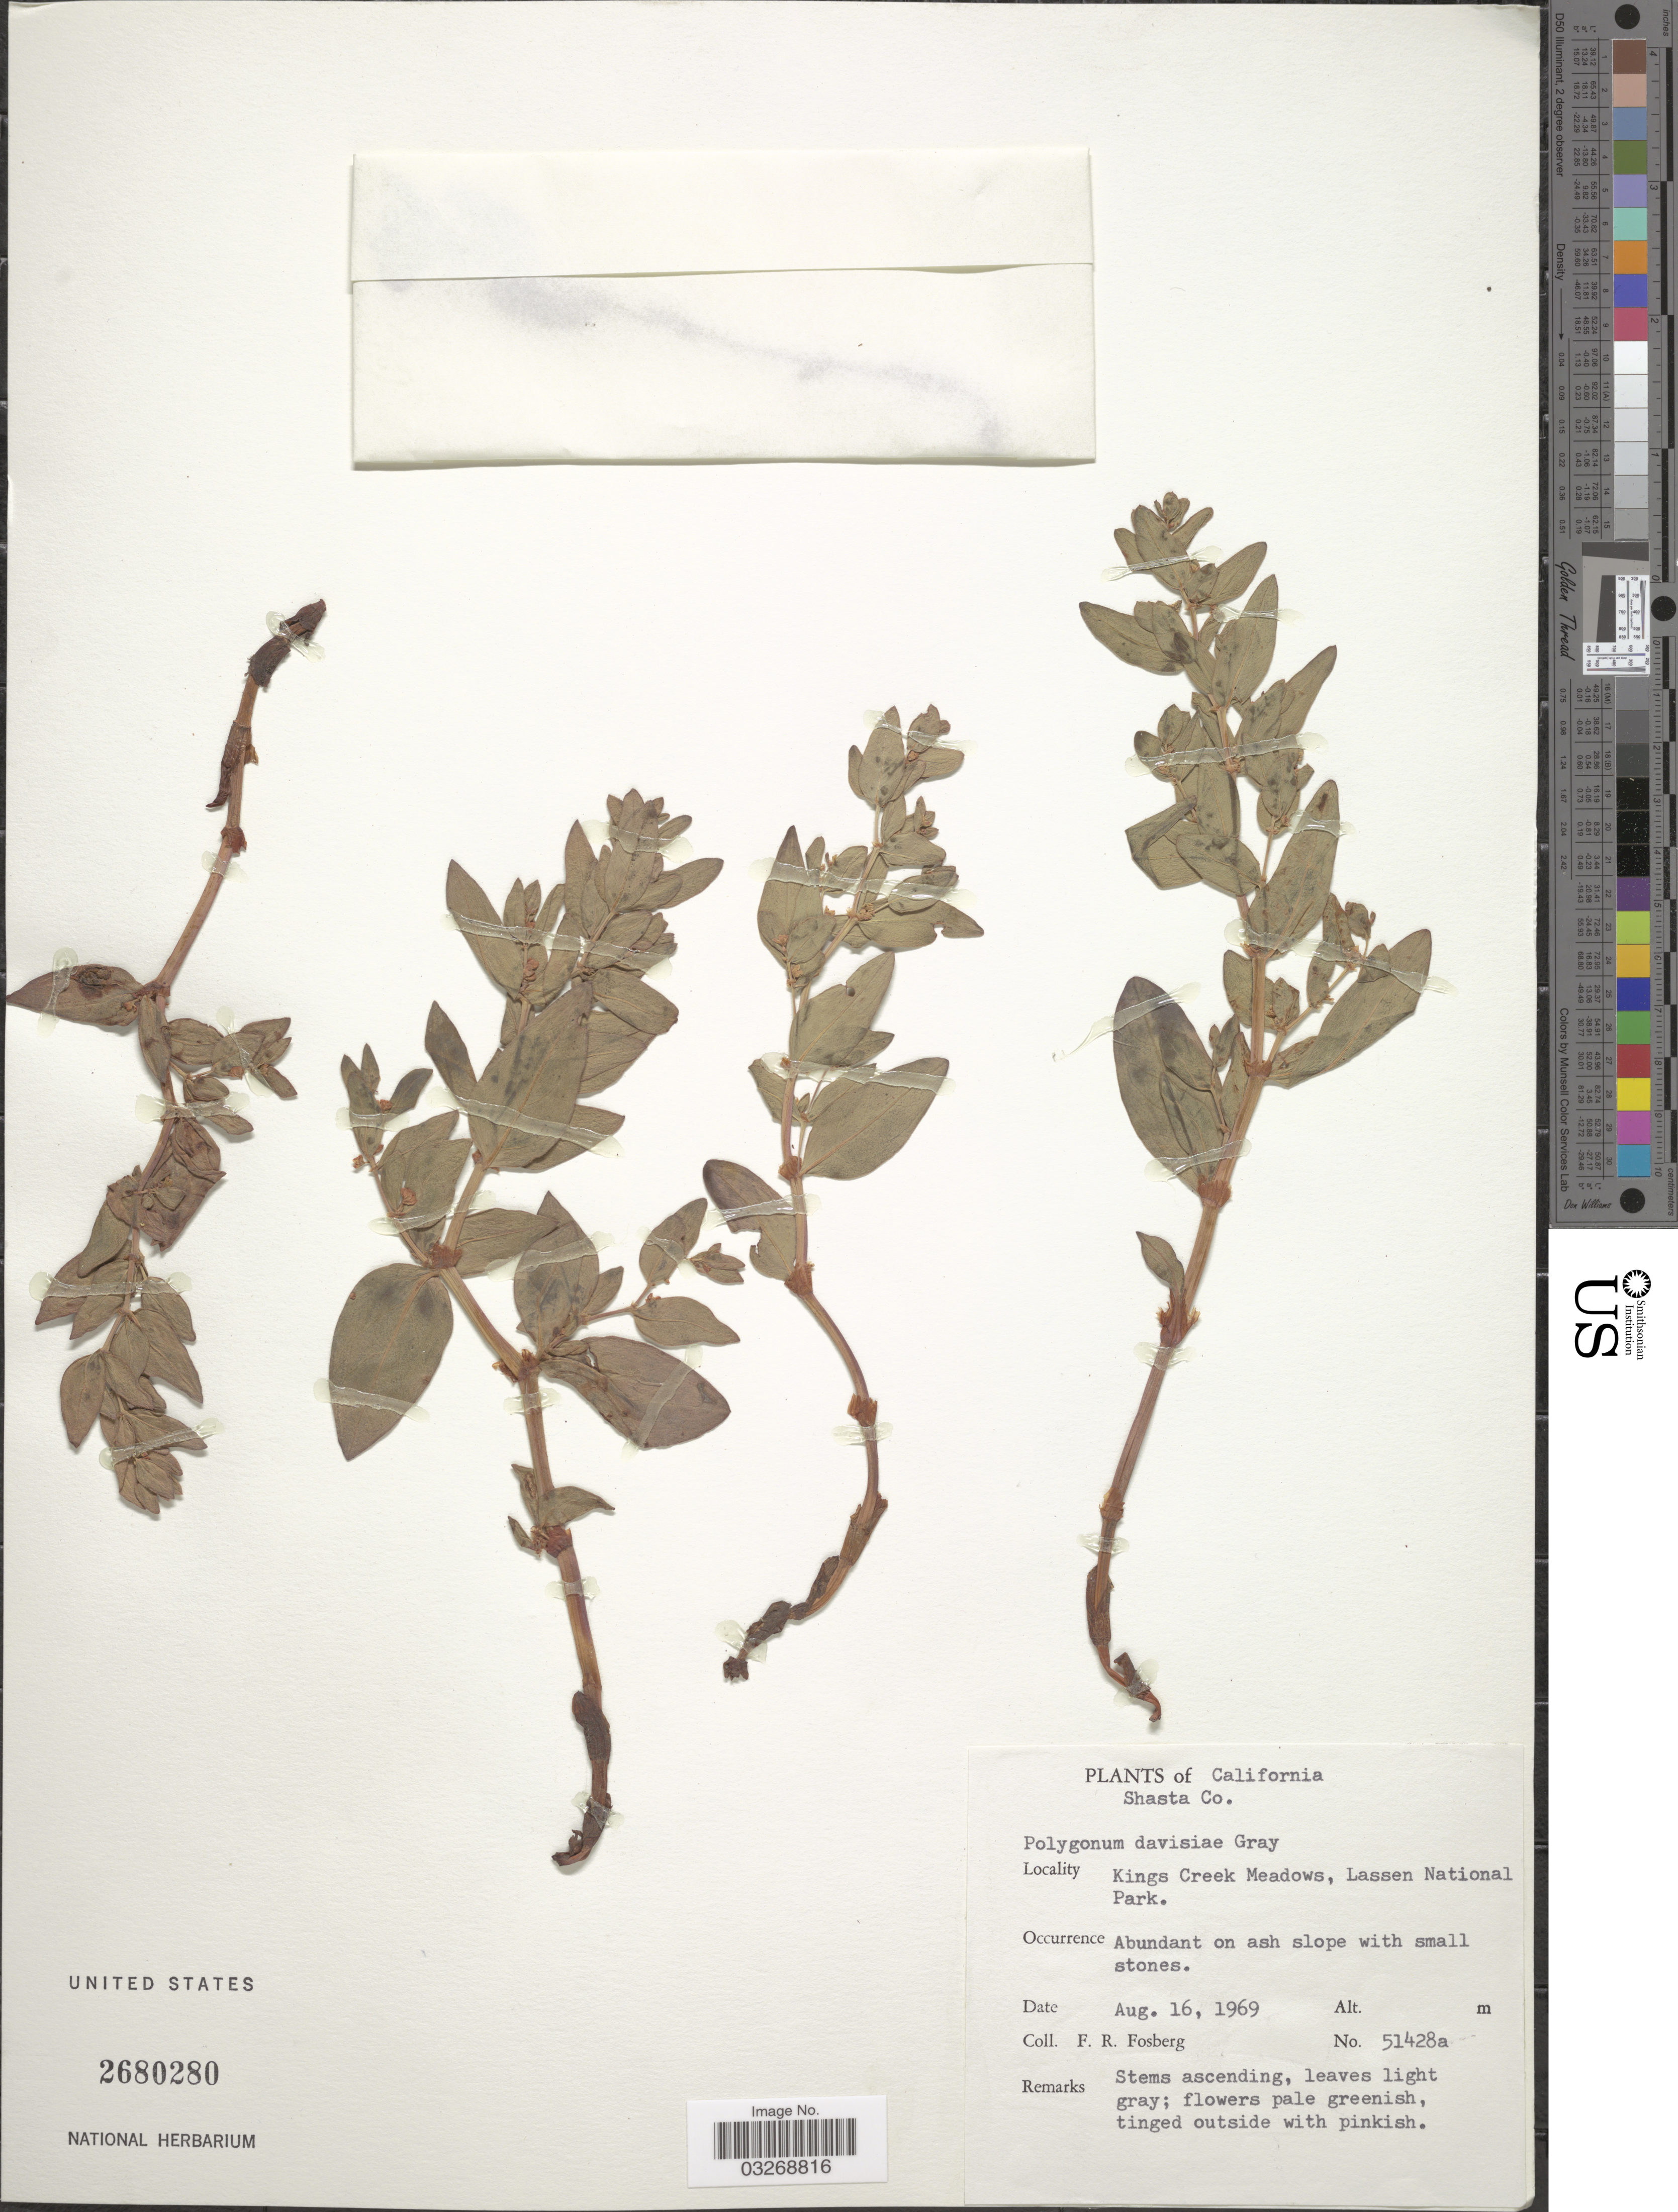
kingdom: Plantae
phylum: Tracheophyta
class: Magnoliopsida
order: Caryophyllales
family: Polygonaceae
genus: Koenigia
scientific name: Koenigia davisiae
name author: (W.H. Brewer ex A. Gray) T.M. Schust. & Reveal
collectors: F. R. Fosberg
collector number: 51428a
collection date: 1969-08-16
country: United States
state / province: California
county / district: Shasta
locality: Shasta Co. Kings Creek Meadows, Lassen National Park.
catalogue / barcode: US 2680280